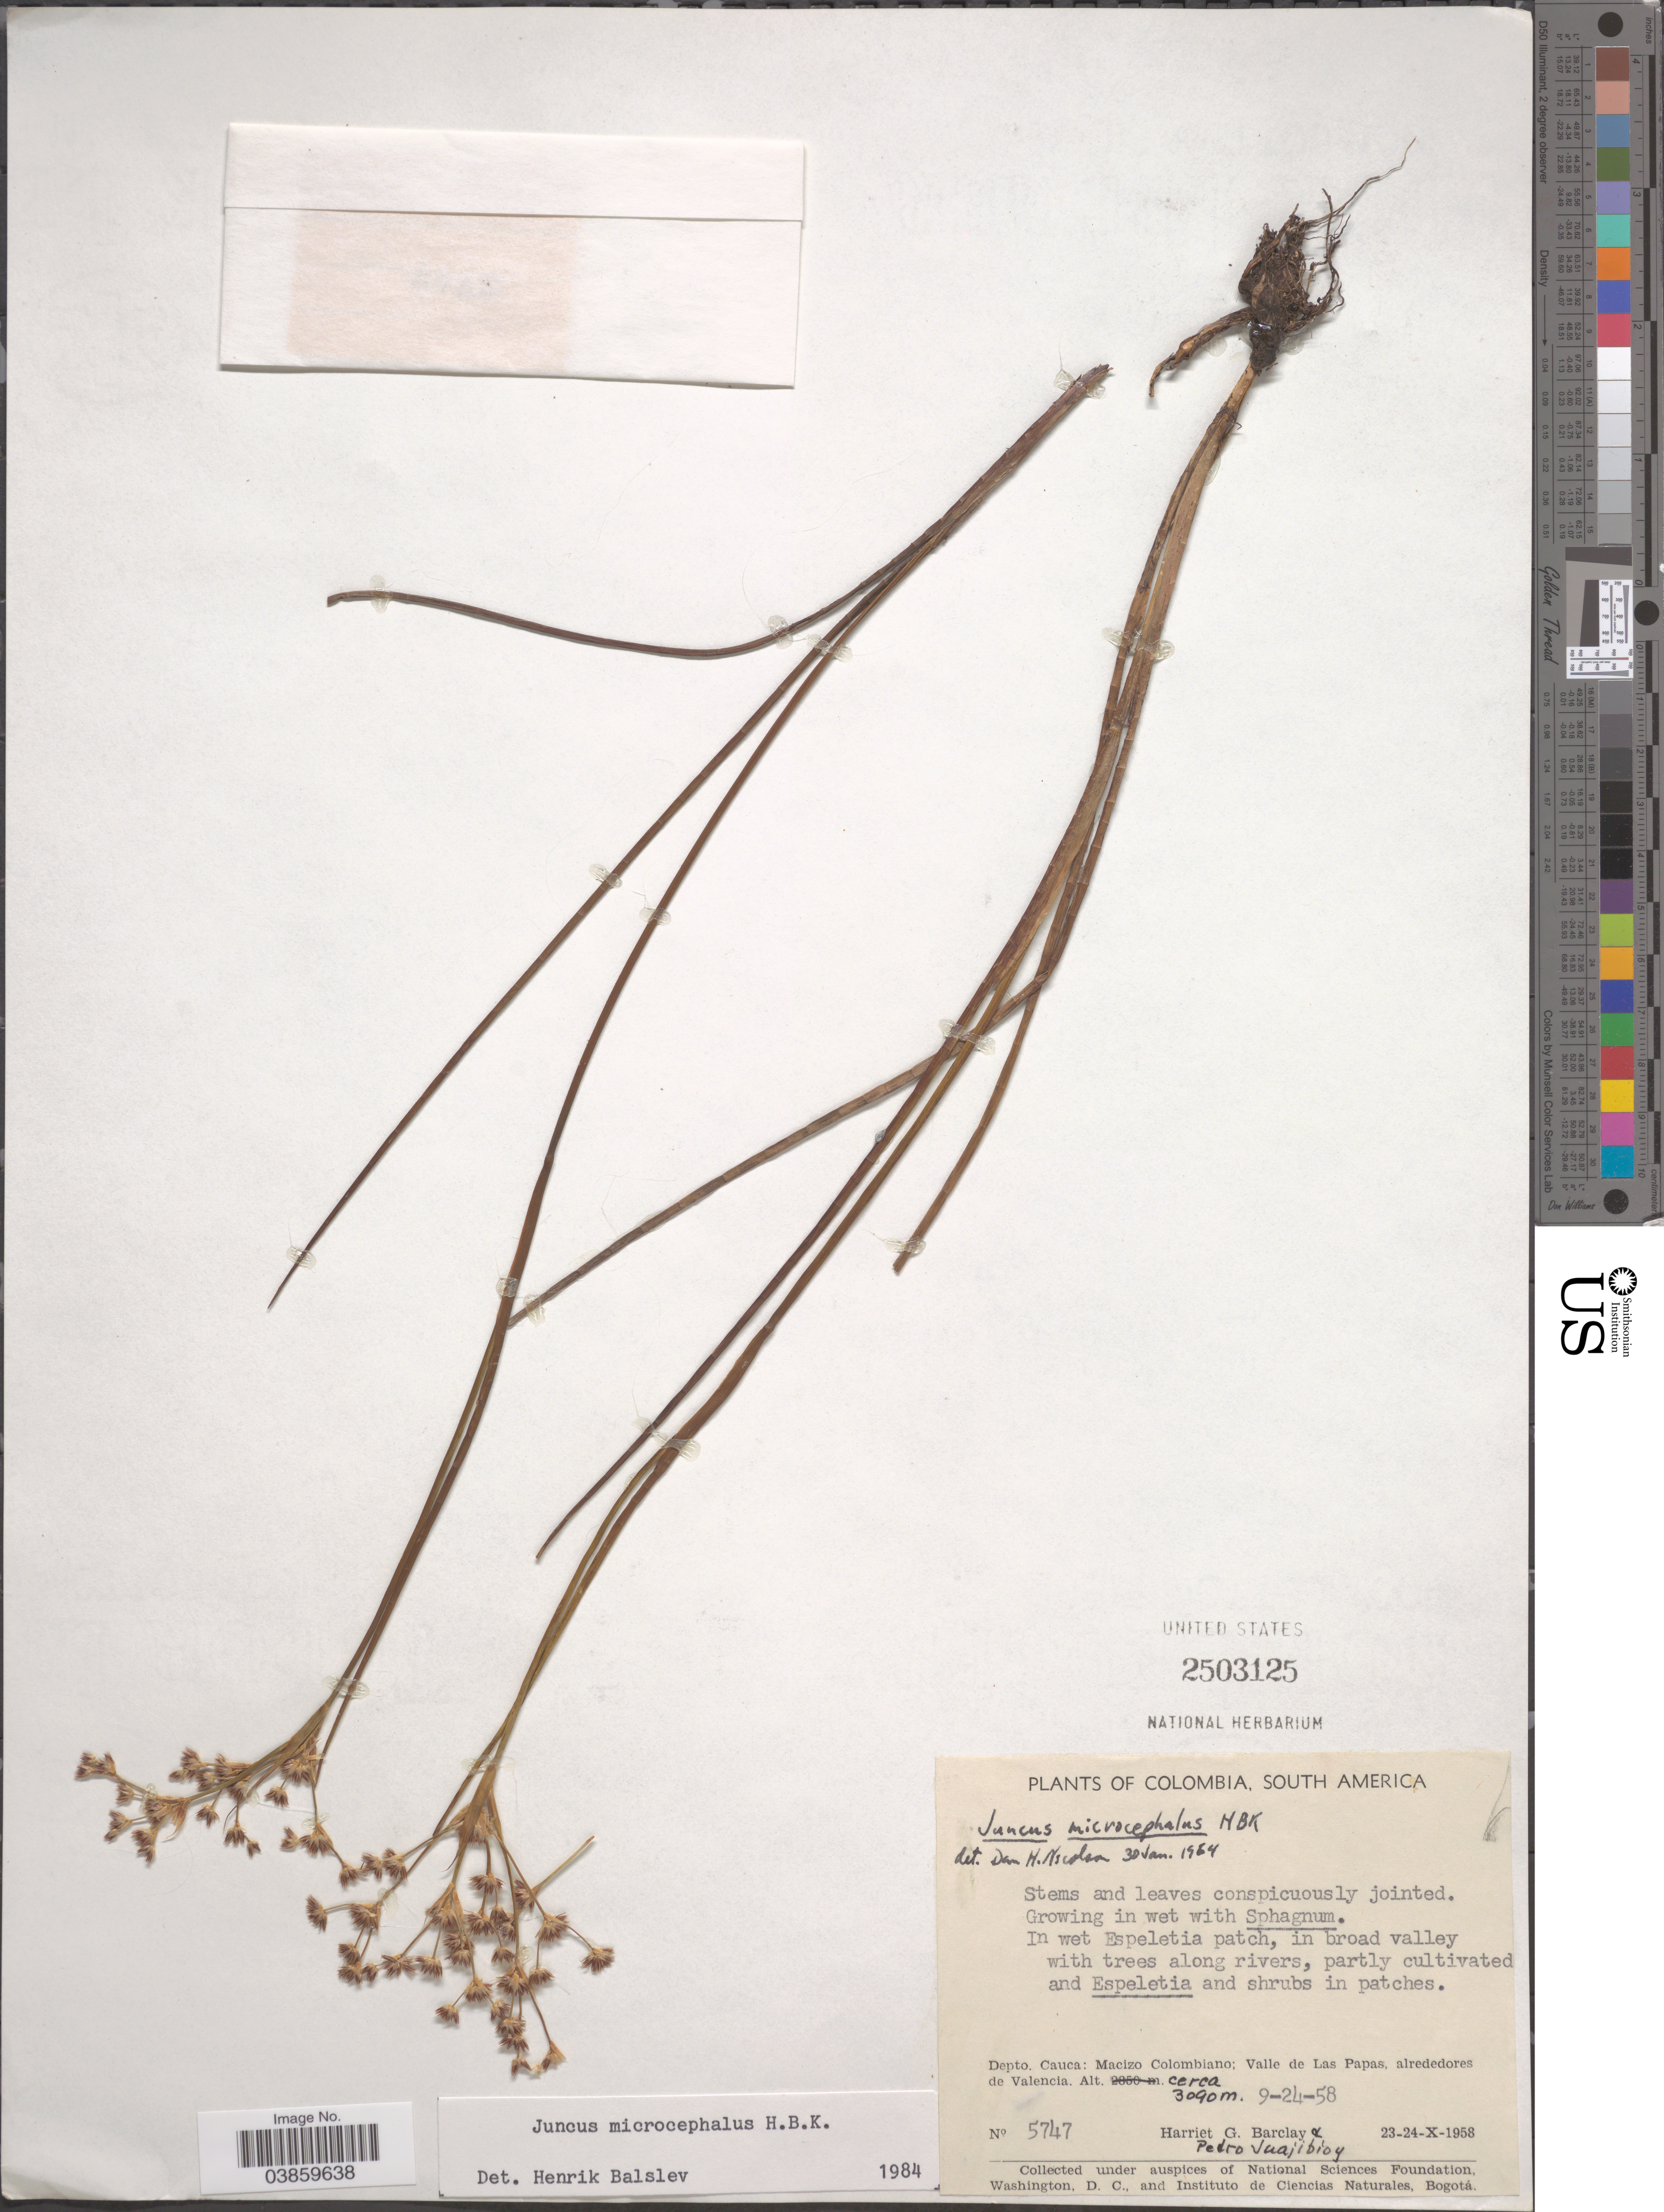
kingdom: Plantae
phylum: Tracheophyta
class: Liliopsida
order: Poales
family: Juncaceae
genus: Juncus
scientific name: Juncus microcephalus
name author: Kunth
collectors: H. G. Barclay & P. Juajibioy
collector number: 5747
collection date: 1958-09-24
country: Colombia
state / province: Cauca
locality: Depto. Cauca: Macizo Colombiano: Valle de Las Papas, alrededores de Valencia.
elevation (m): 3090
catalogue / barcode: US 2503125